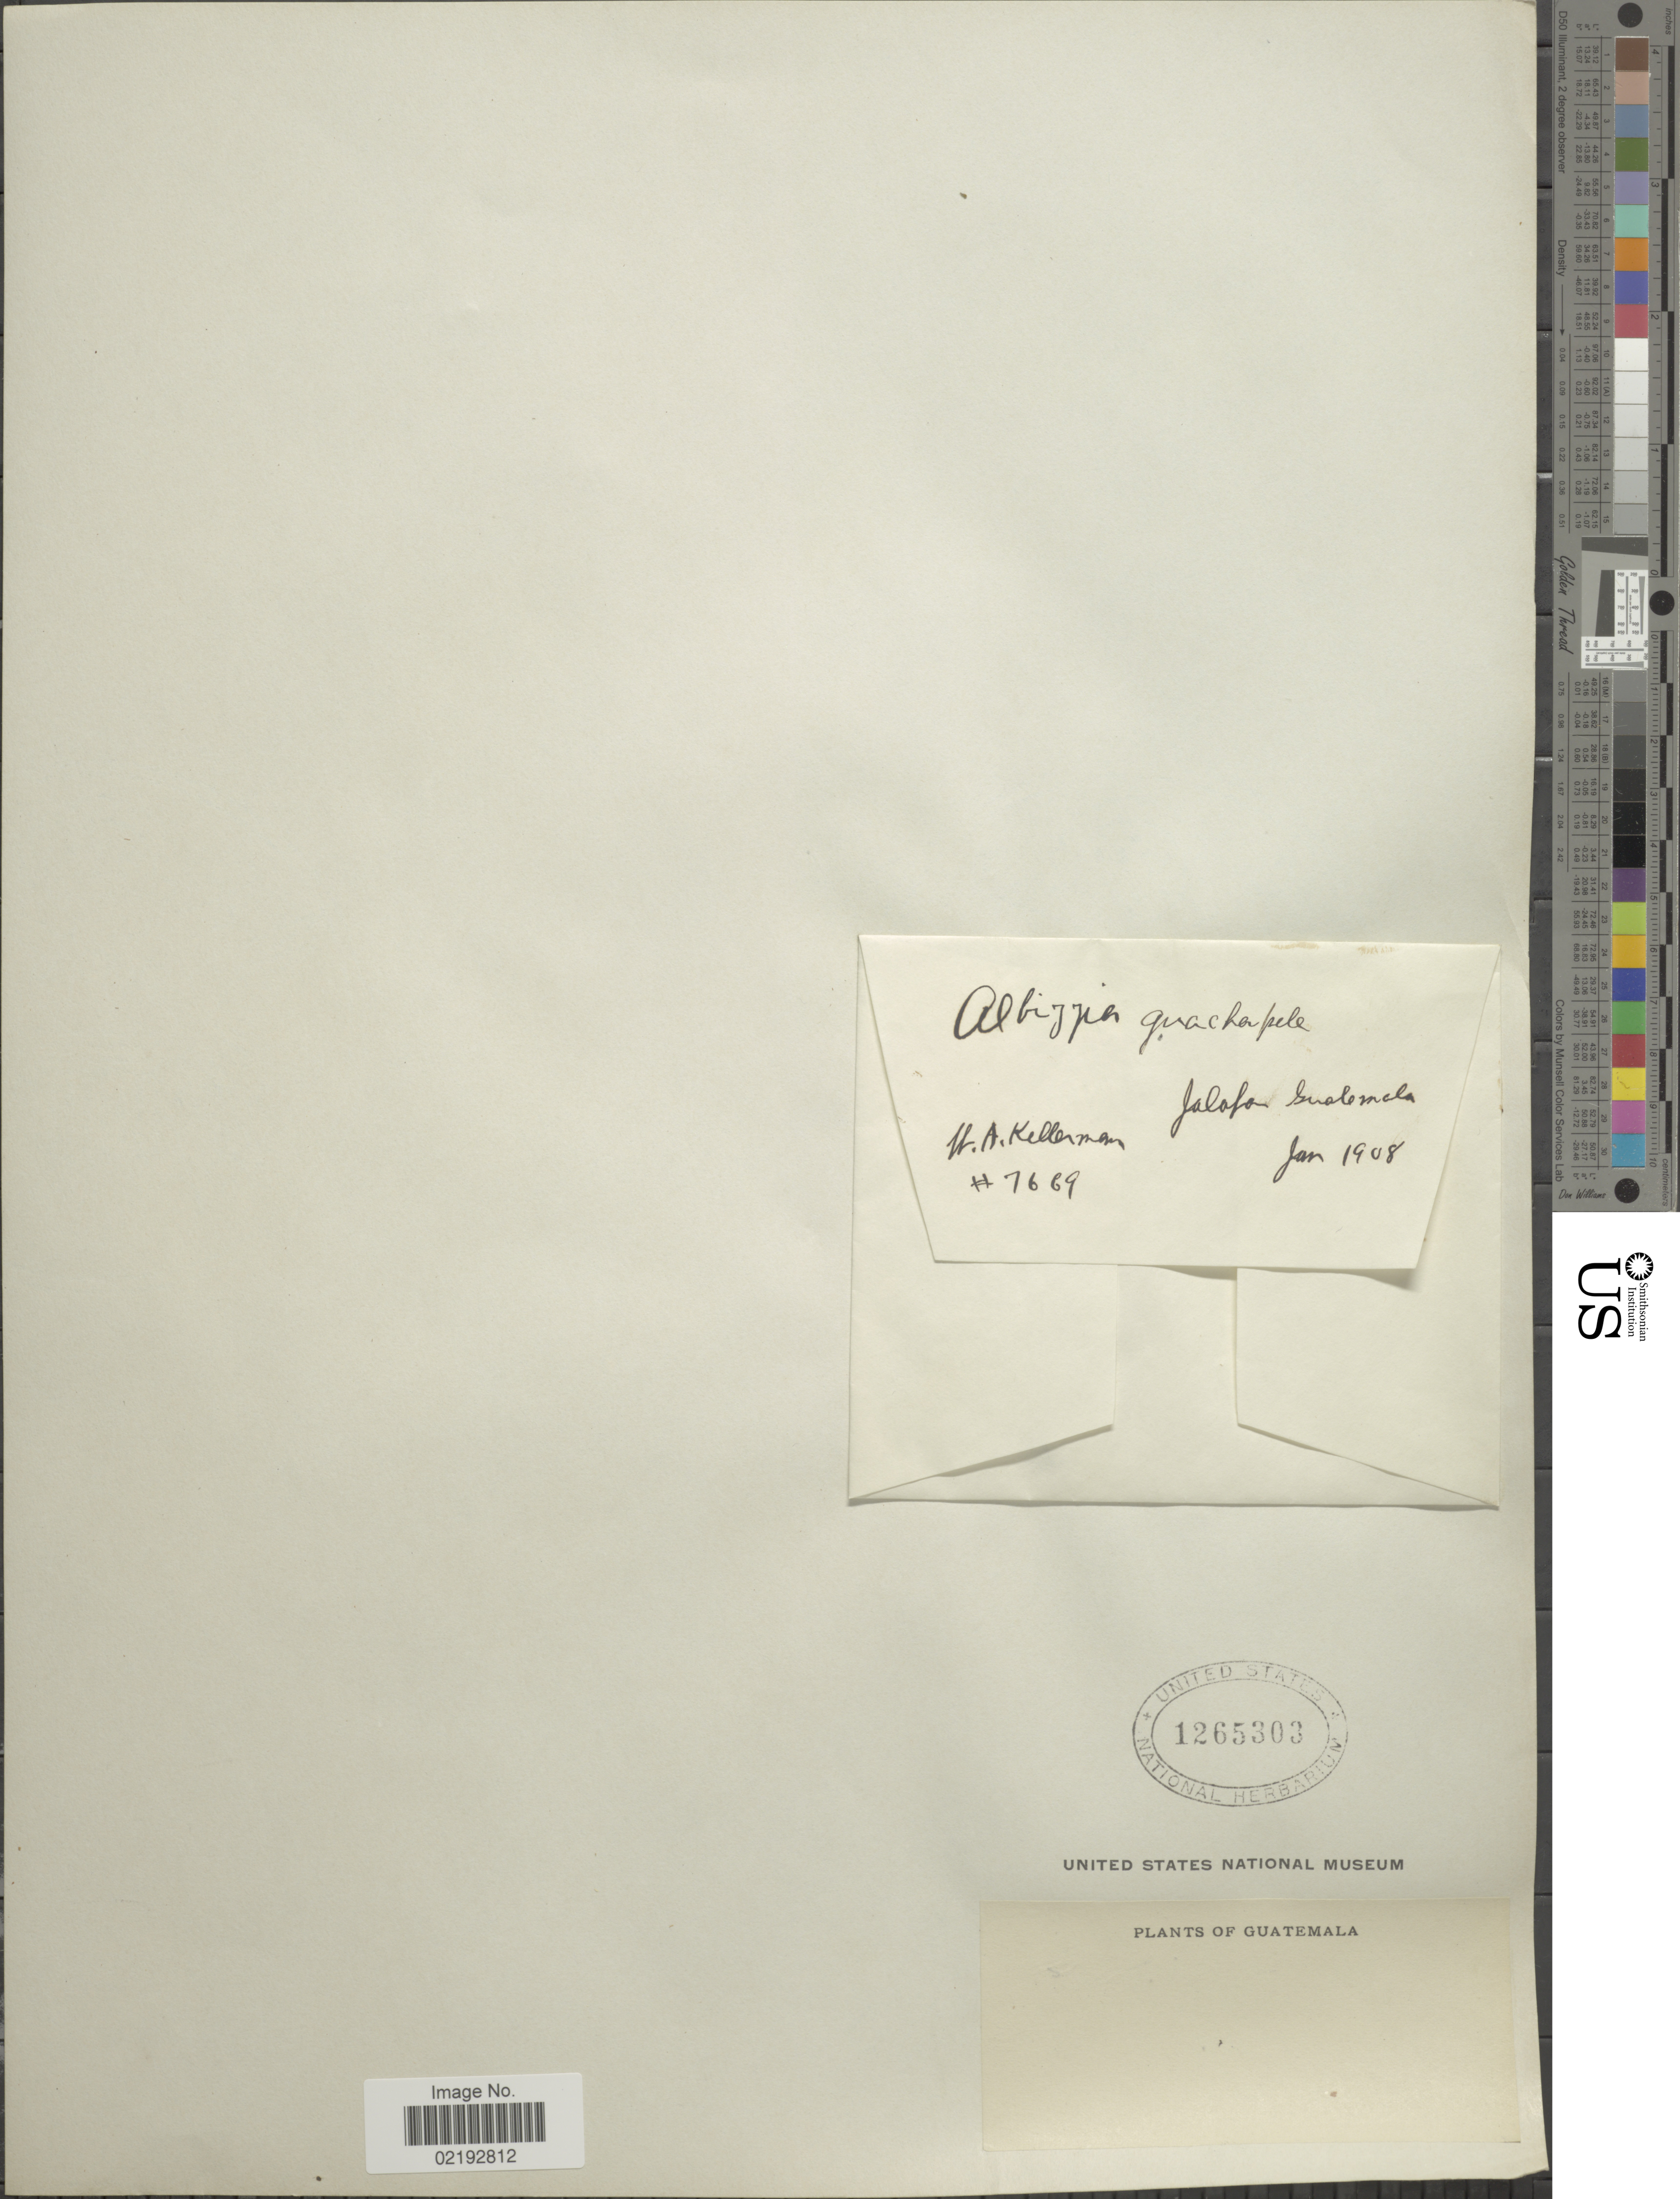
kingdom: Plantae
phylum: Tracheophyta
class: Magnoliopsida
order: Fabales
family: Fabaceae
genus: Pseudosamanea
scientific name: Pseudosamanea guachapele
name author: (Kunth) Harms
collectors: W. Kellerman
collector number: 7669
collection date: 1908-01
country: Guatemala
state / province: Jalapa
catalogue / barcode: US 1265303